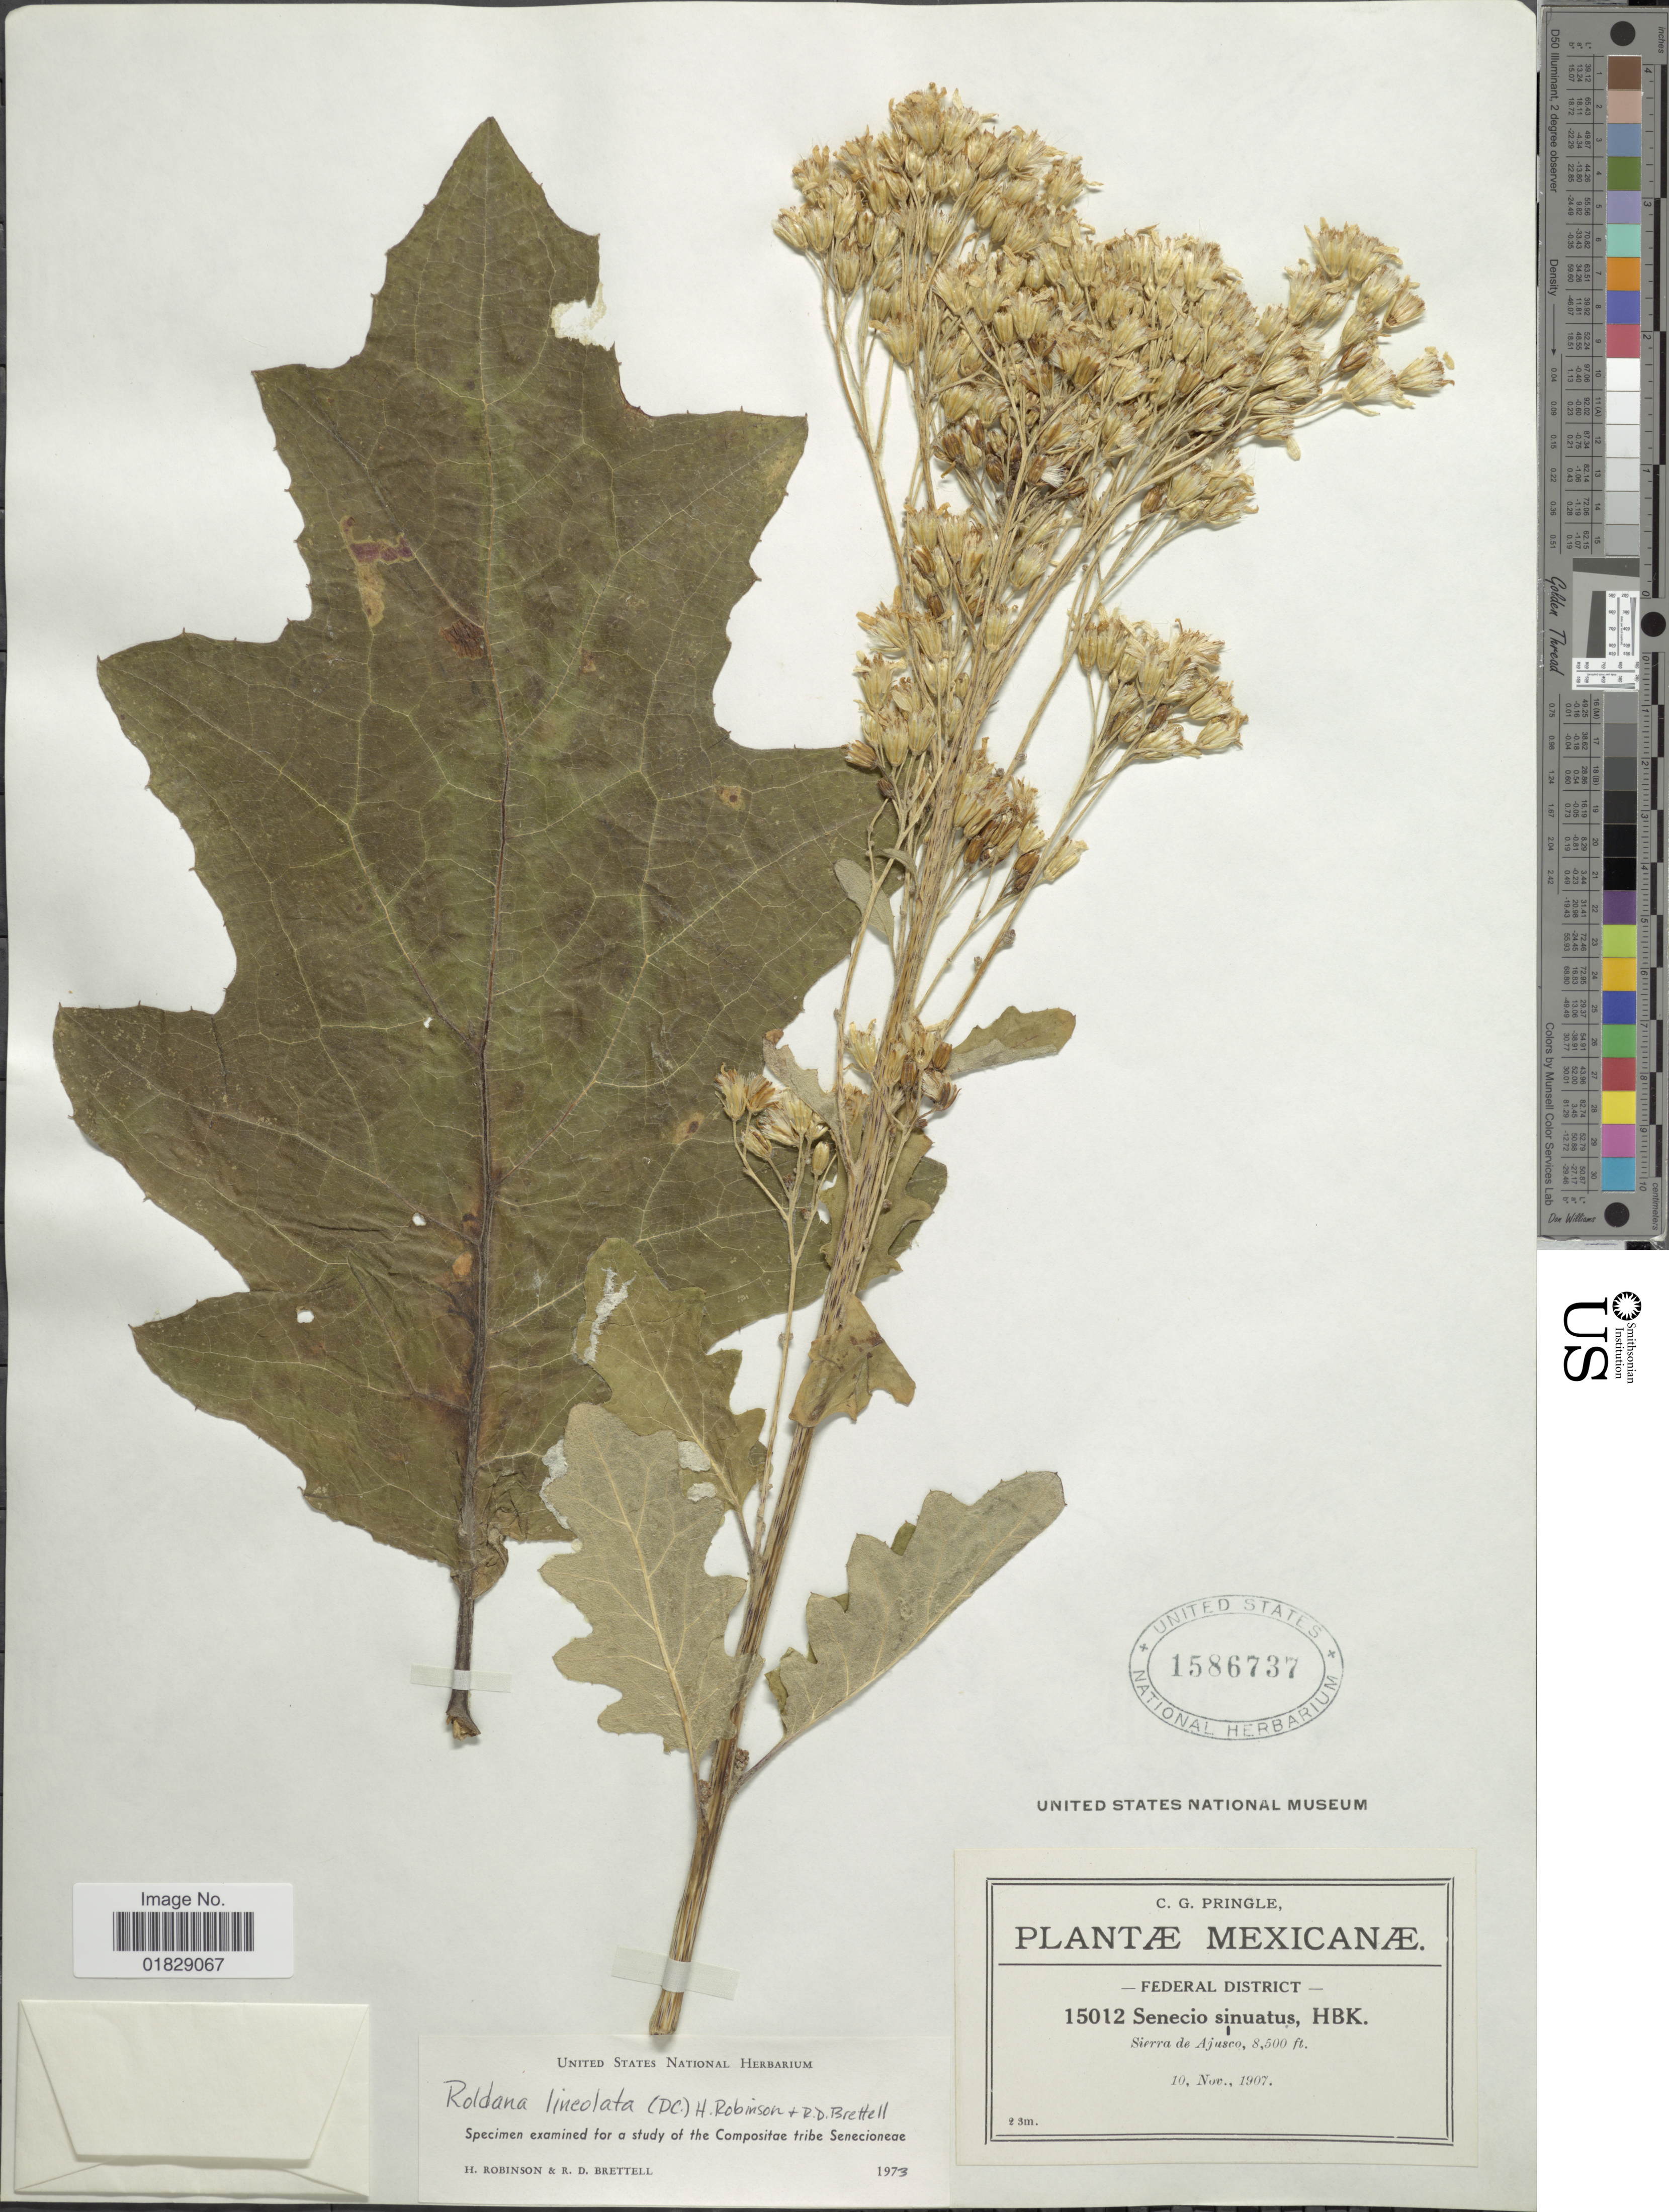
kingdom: Plantae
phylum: Tracheophyta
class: Magnoliopsida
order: Asterales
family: Asteraceae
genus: Roldana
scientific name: Roldana sinuata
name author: B.L. Turner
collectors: C. G. Pringle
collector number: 15012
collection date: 1907-11-10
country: Mexico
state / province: Distrito Federal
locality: Federal District. Sierra de Ajusco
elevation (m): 2591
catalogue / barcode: US 1586737